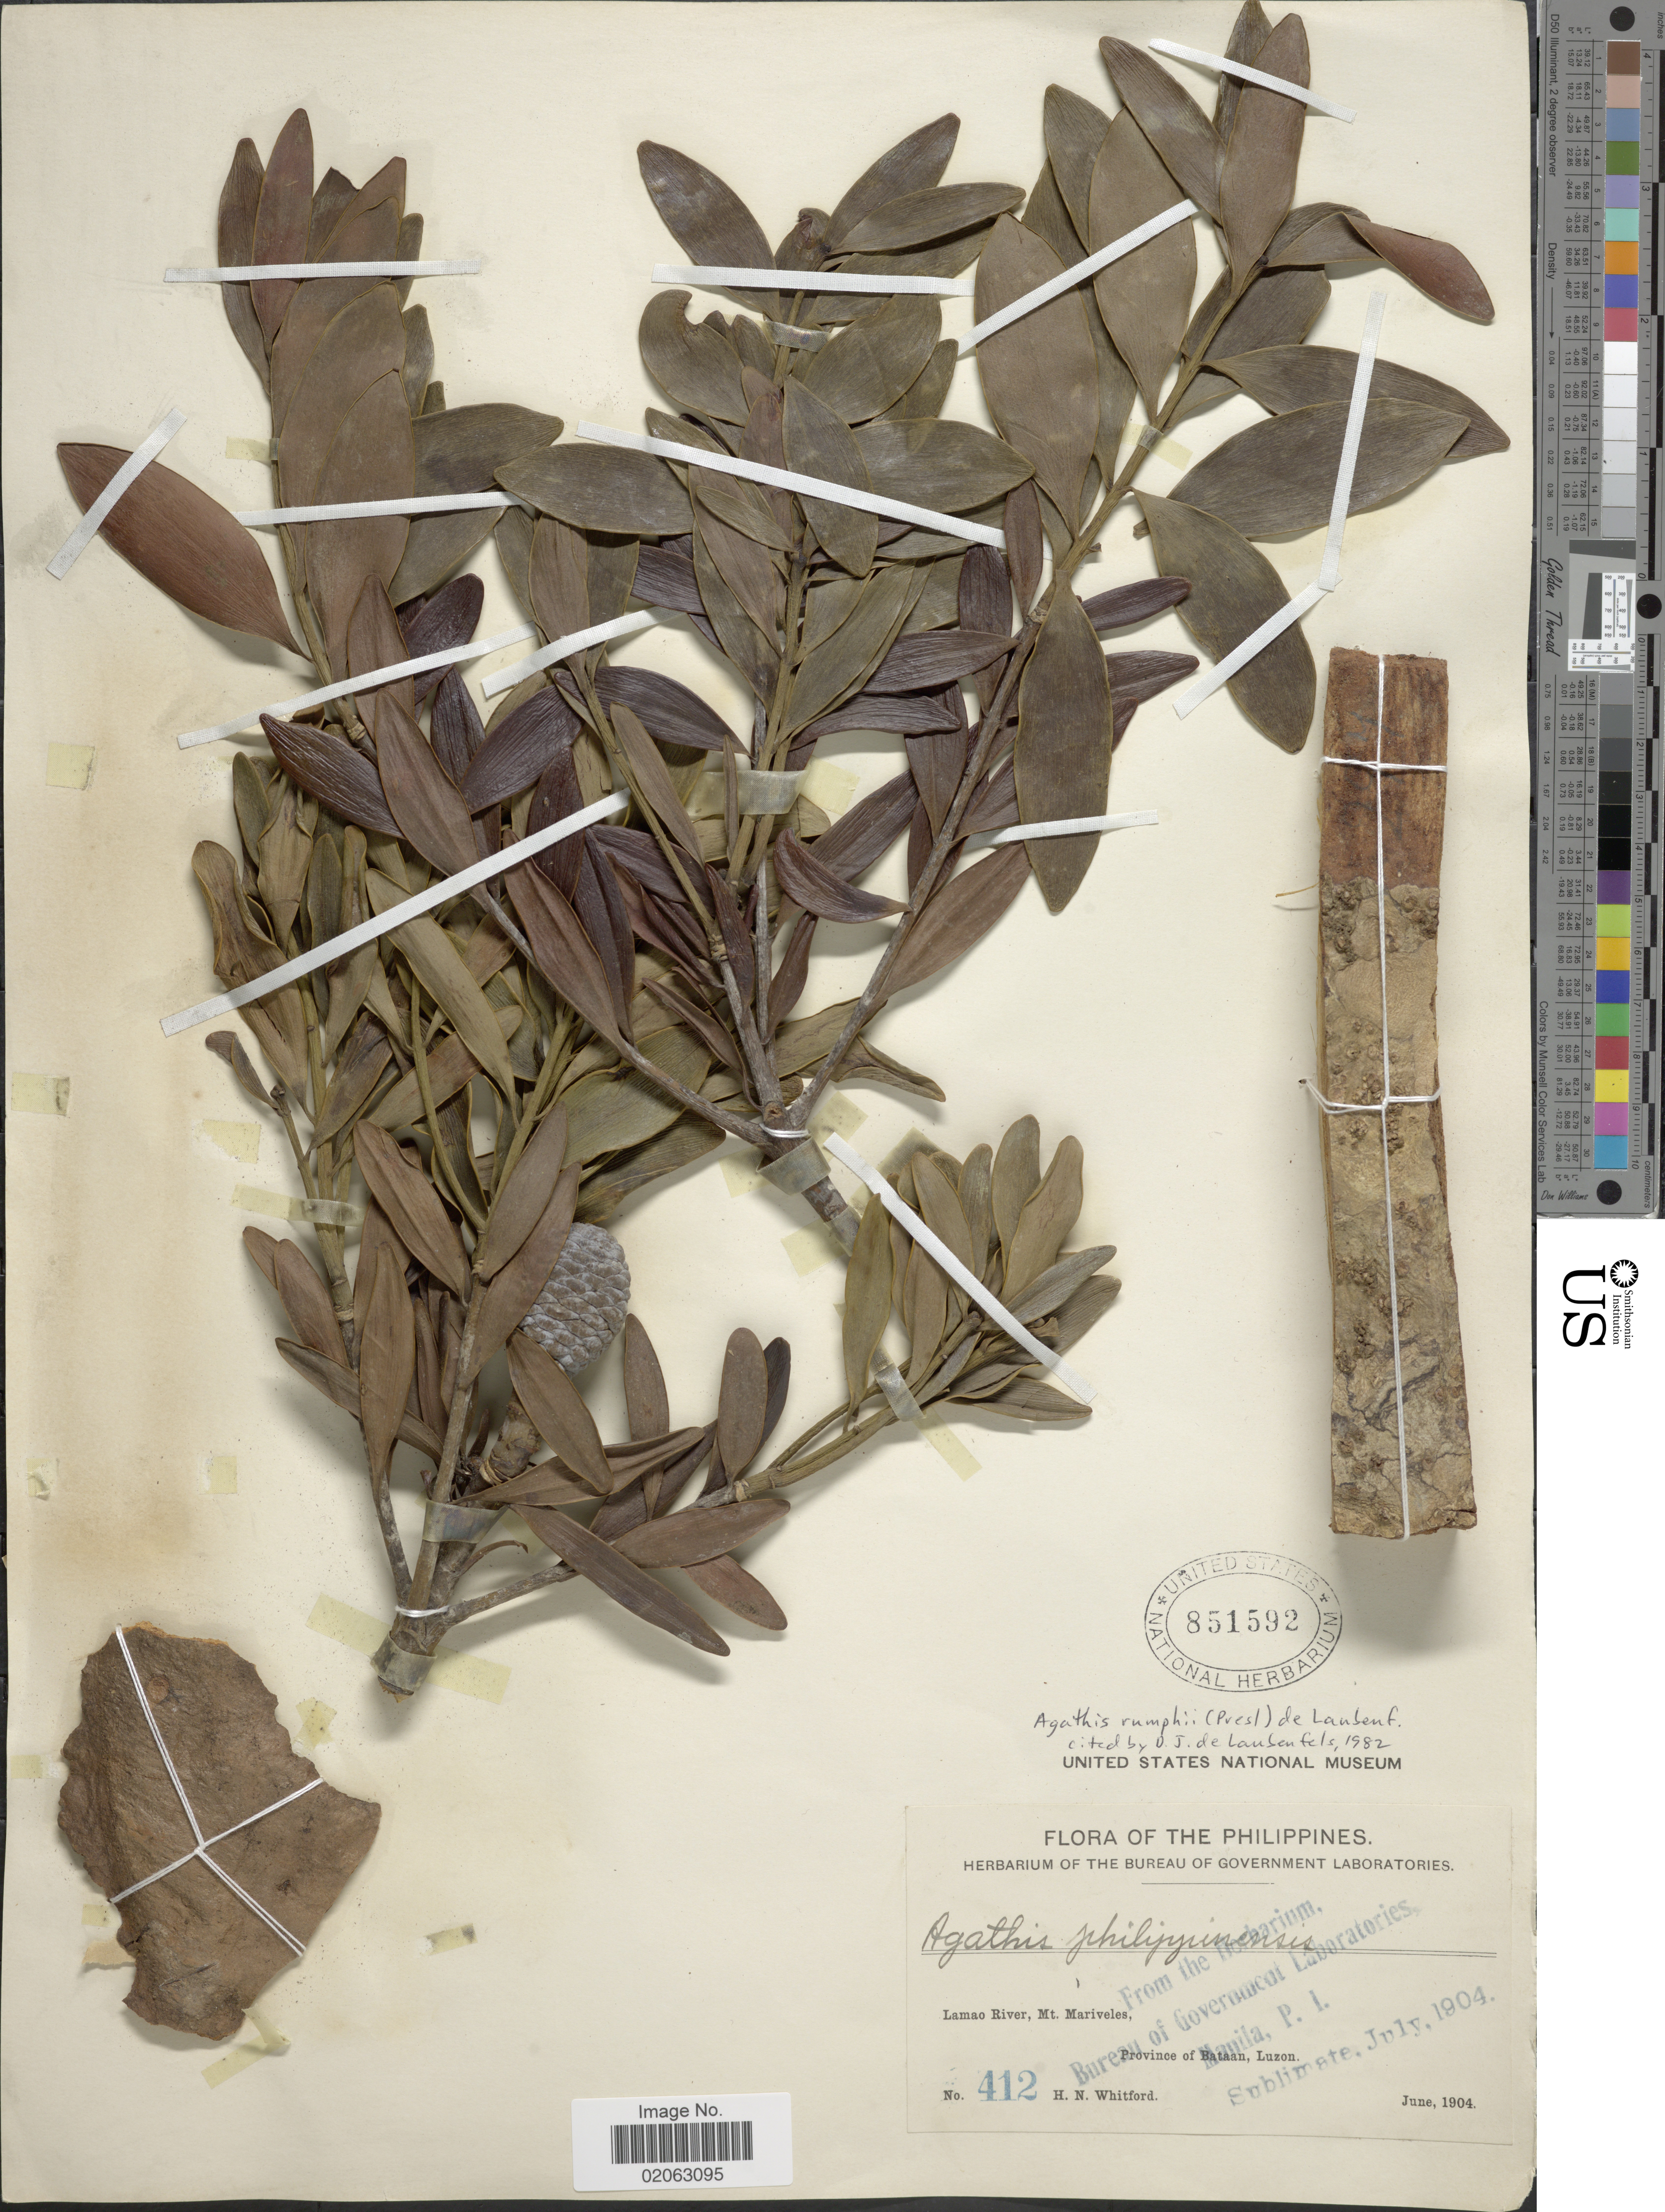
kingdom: Plantae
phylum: Tracheophyta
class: Pinopsida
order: Pinales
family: Araucariaceae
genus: Agathis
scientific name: Agathis rumphii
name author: (C. Presl)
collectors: H. N. Whitford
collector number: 412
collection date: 1904-06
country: Philippines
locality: Lamao River, Mt. Mariveles, Province of Bataan, Luzon.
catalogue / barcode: US 851592